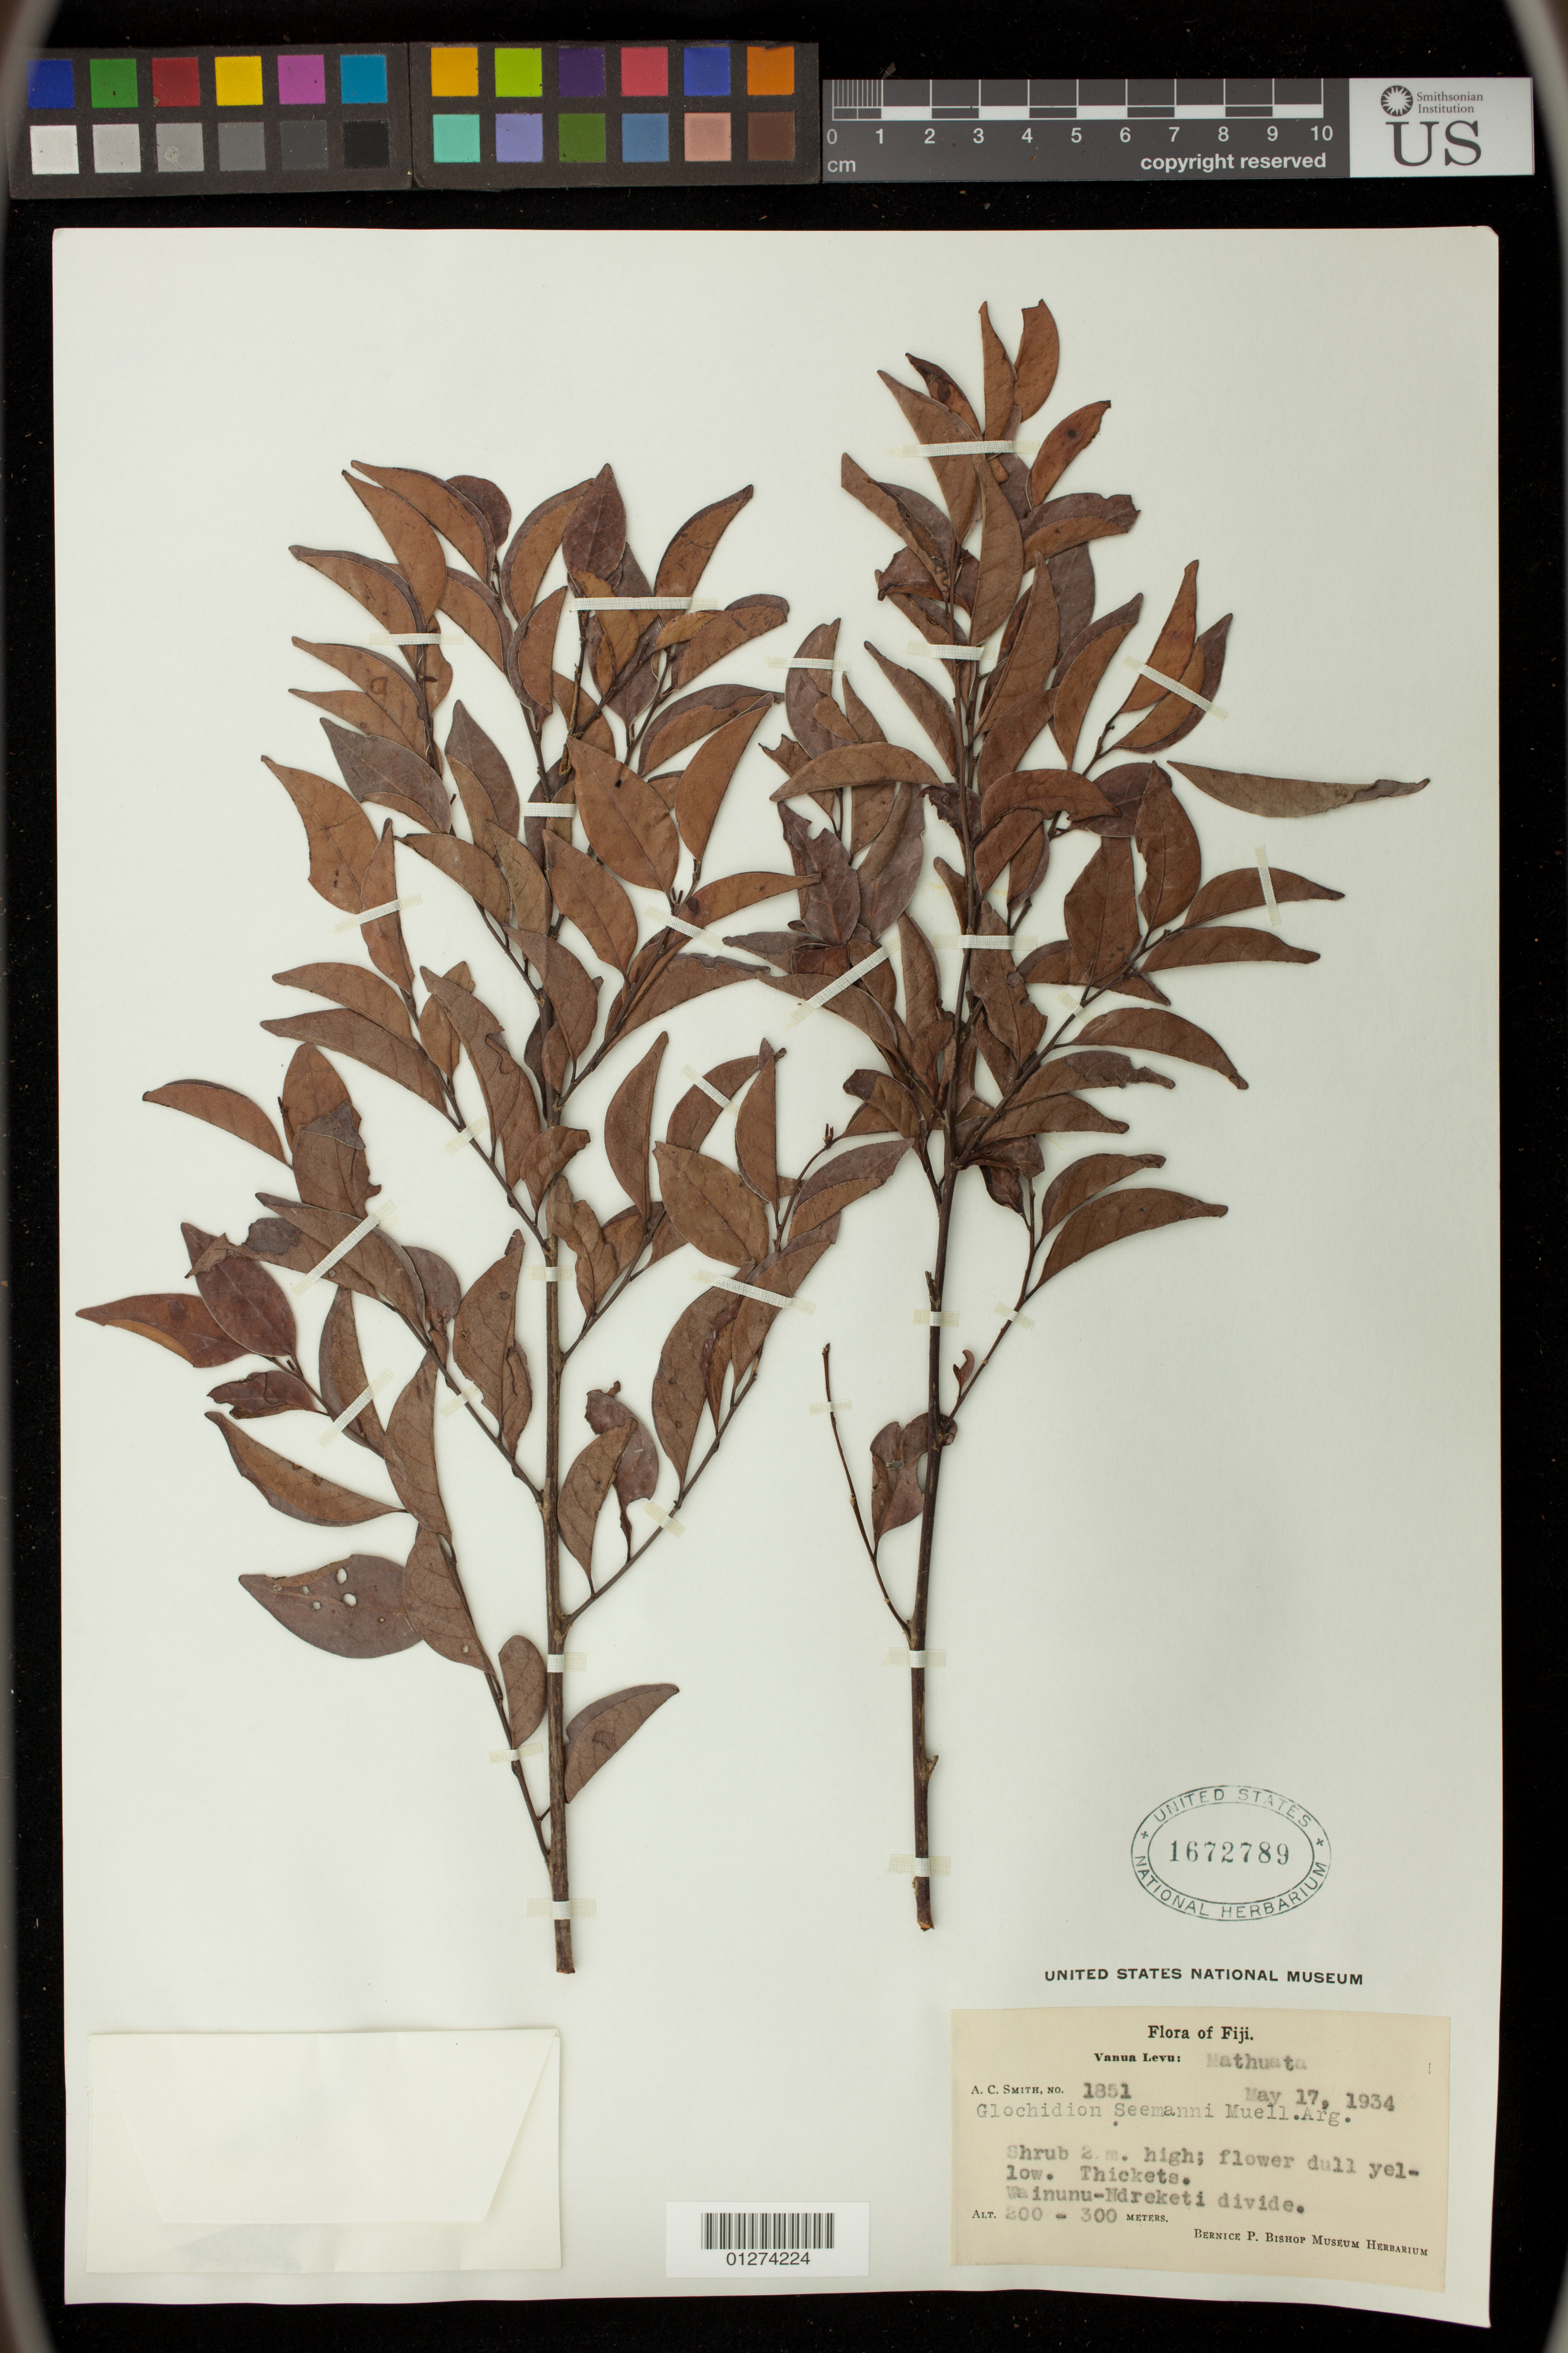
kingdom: Plantae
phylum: Tracheophyta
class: Magnoliopsida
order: Malpighiales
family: Phyllanthaceae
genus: Phyllanthus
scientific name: Phyllanthus seemannii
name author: (Müll. Arg.) Müll. Arg.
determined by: Wagner, W. L., (BOT), Smithsonian Institution - National Museum of Natural History (UNITED STATES)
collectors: A. C. Smith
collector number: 1851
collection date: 1934-05-17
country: Fiji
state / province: Northern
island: Vanua Levu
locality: Mathuata. Wainunu-Ndreketi divide.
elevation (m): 200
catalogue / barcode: US 1672789